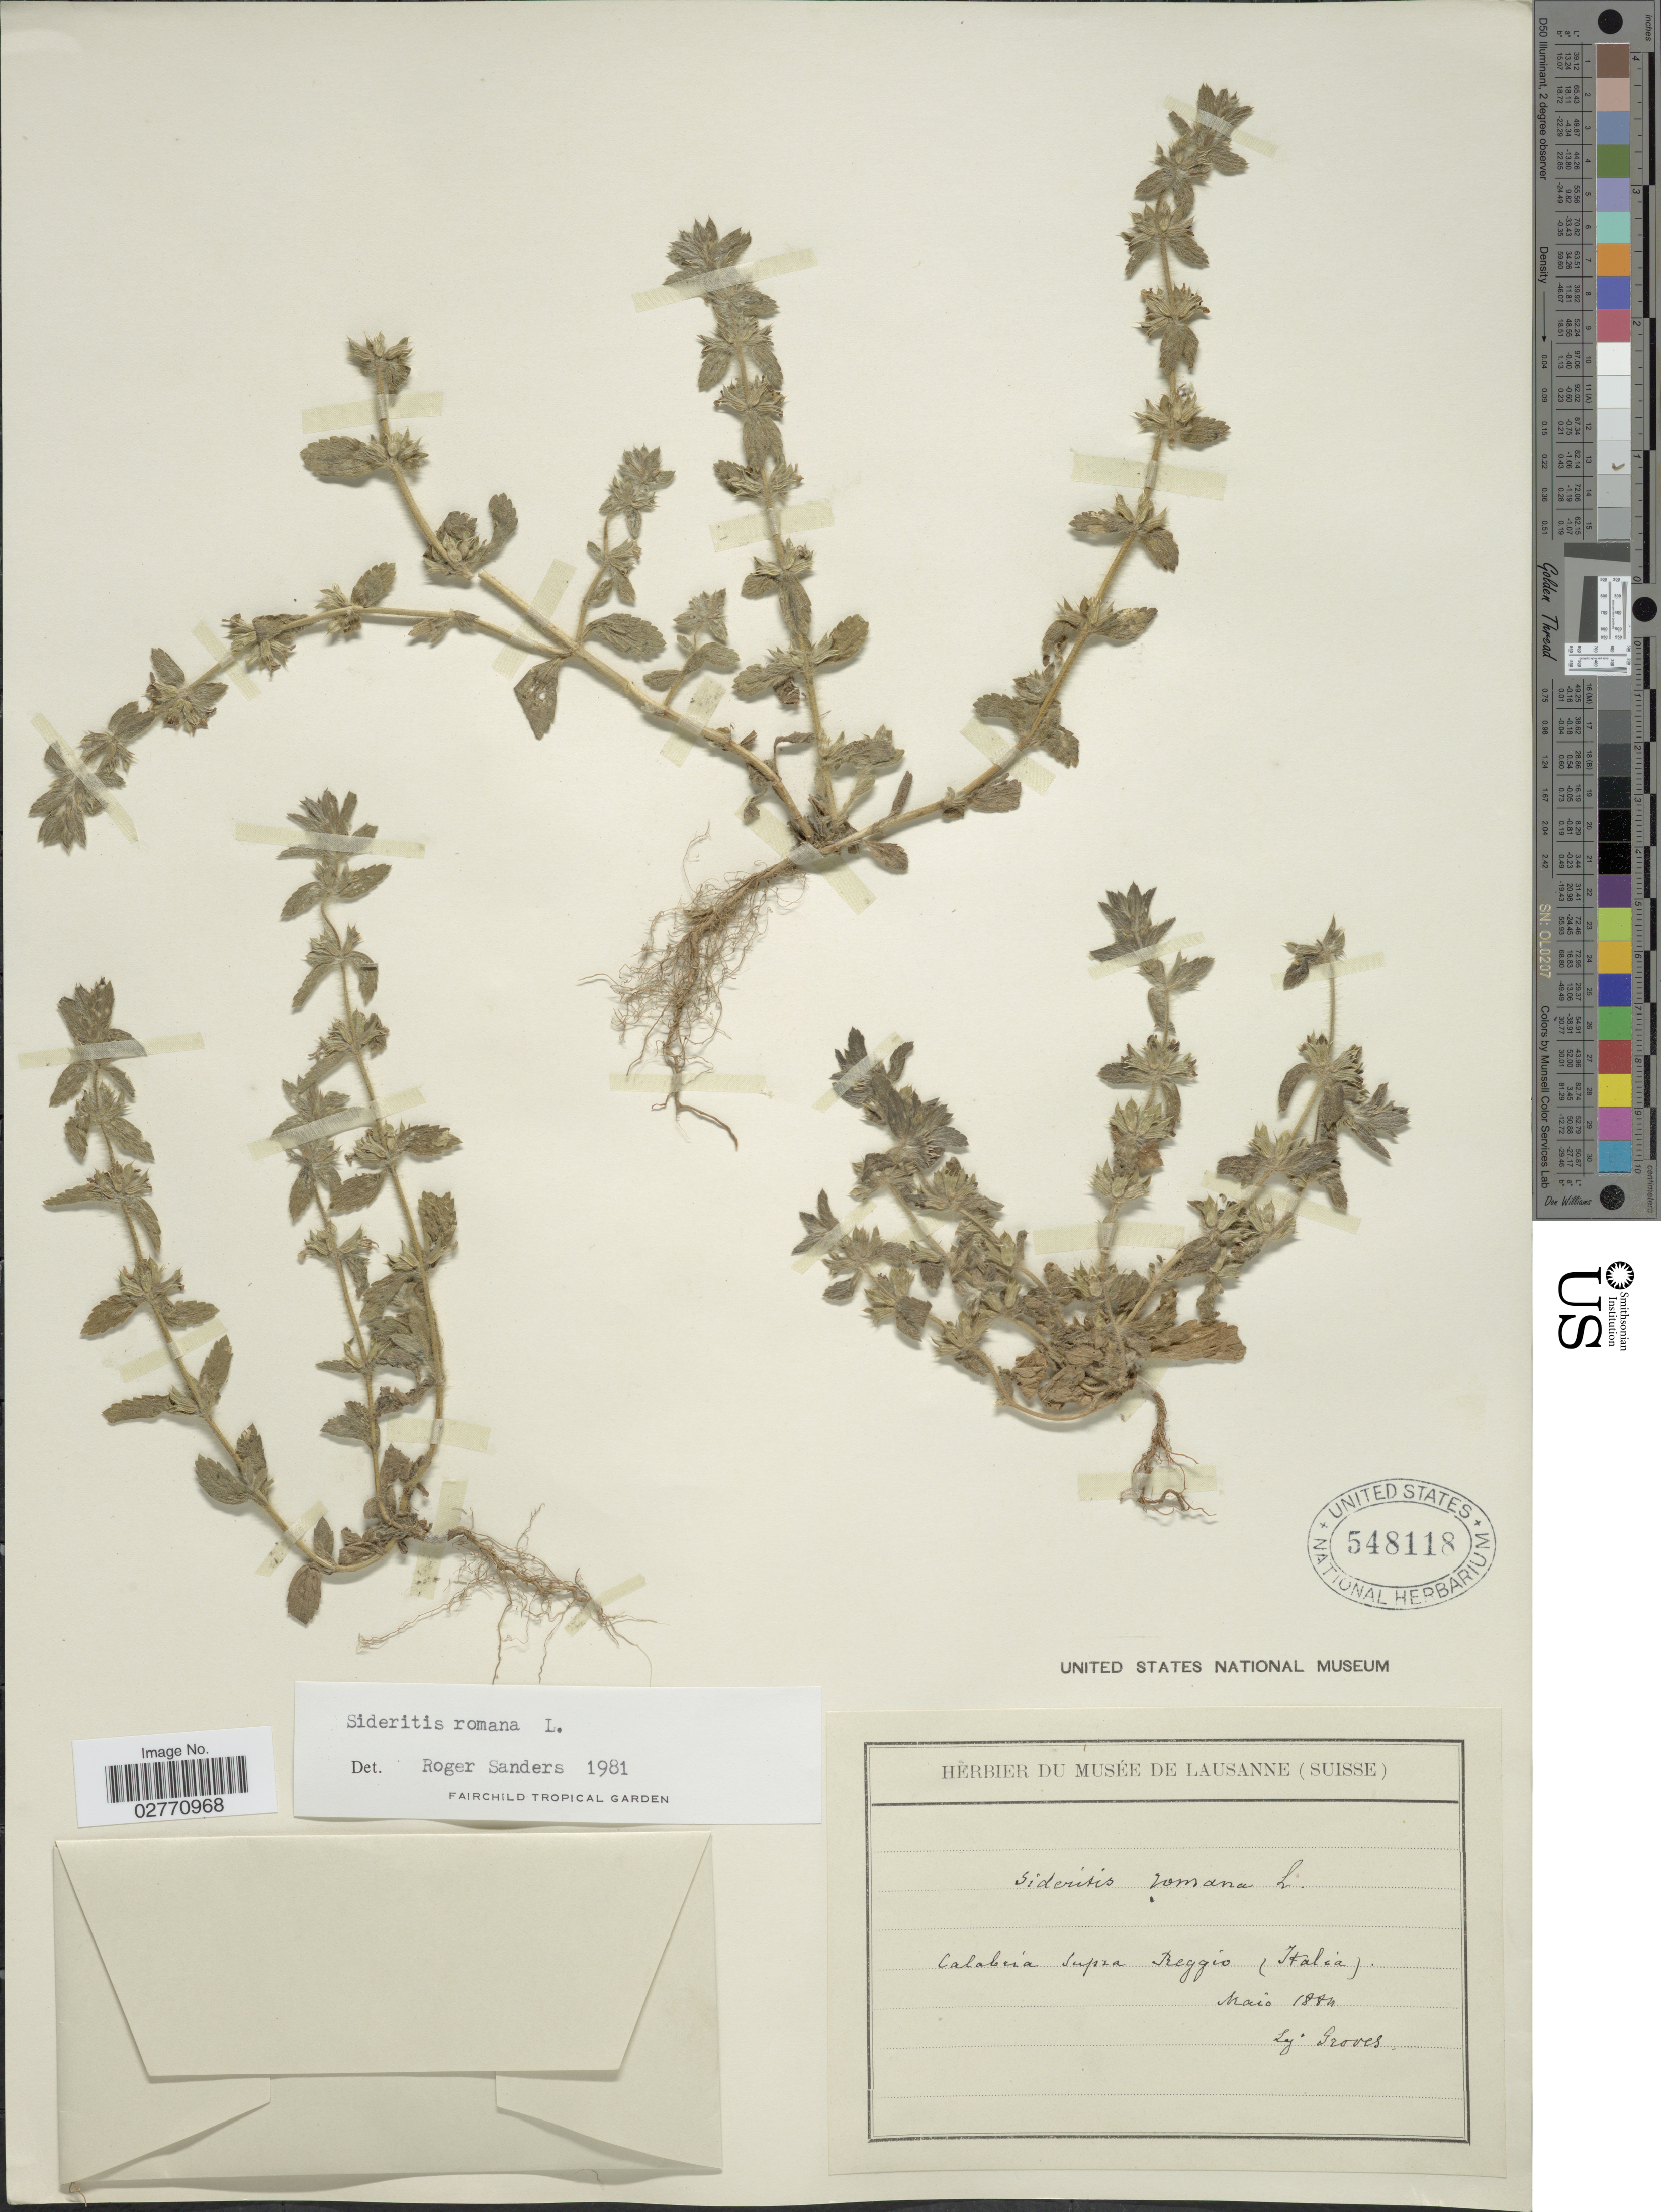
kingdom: Plantae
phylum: Tracheophyta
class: Magnoliopsida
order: Lamiales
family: Lamiaceae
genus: Sideritis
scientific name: Sideritis romana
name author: L.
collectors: -. Groves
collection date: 1884-05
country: Italy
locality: Calabria Supra Reggio (Italia)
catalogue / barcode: US 548118